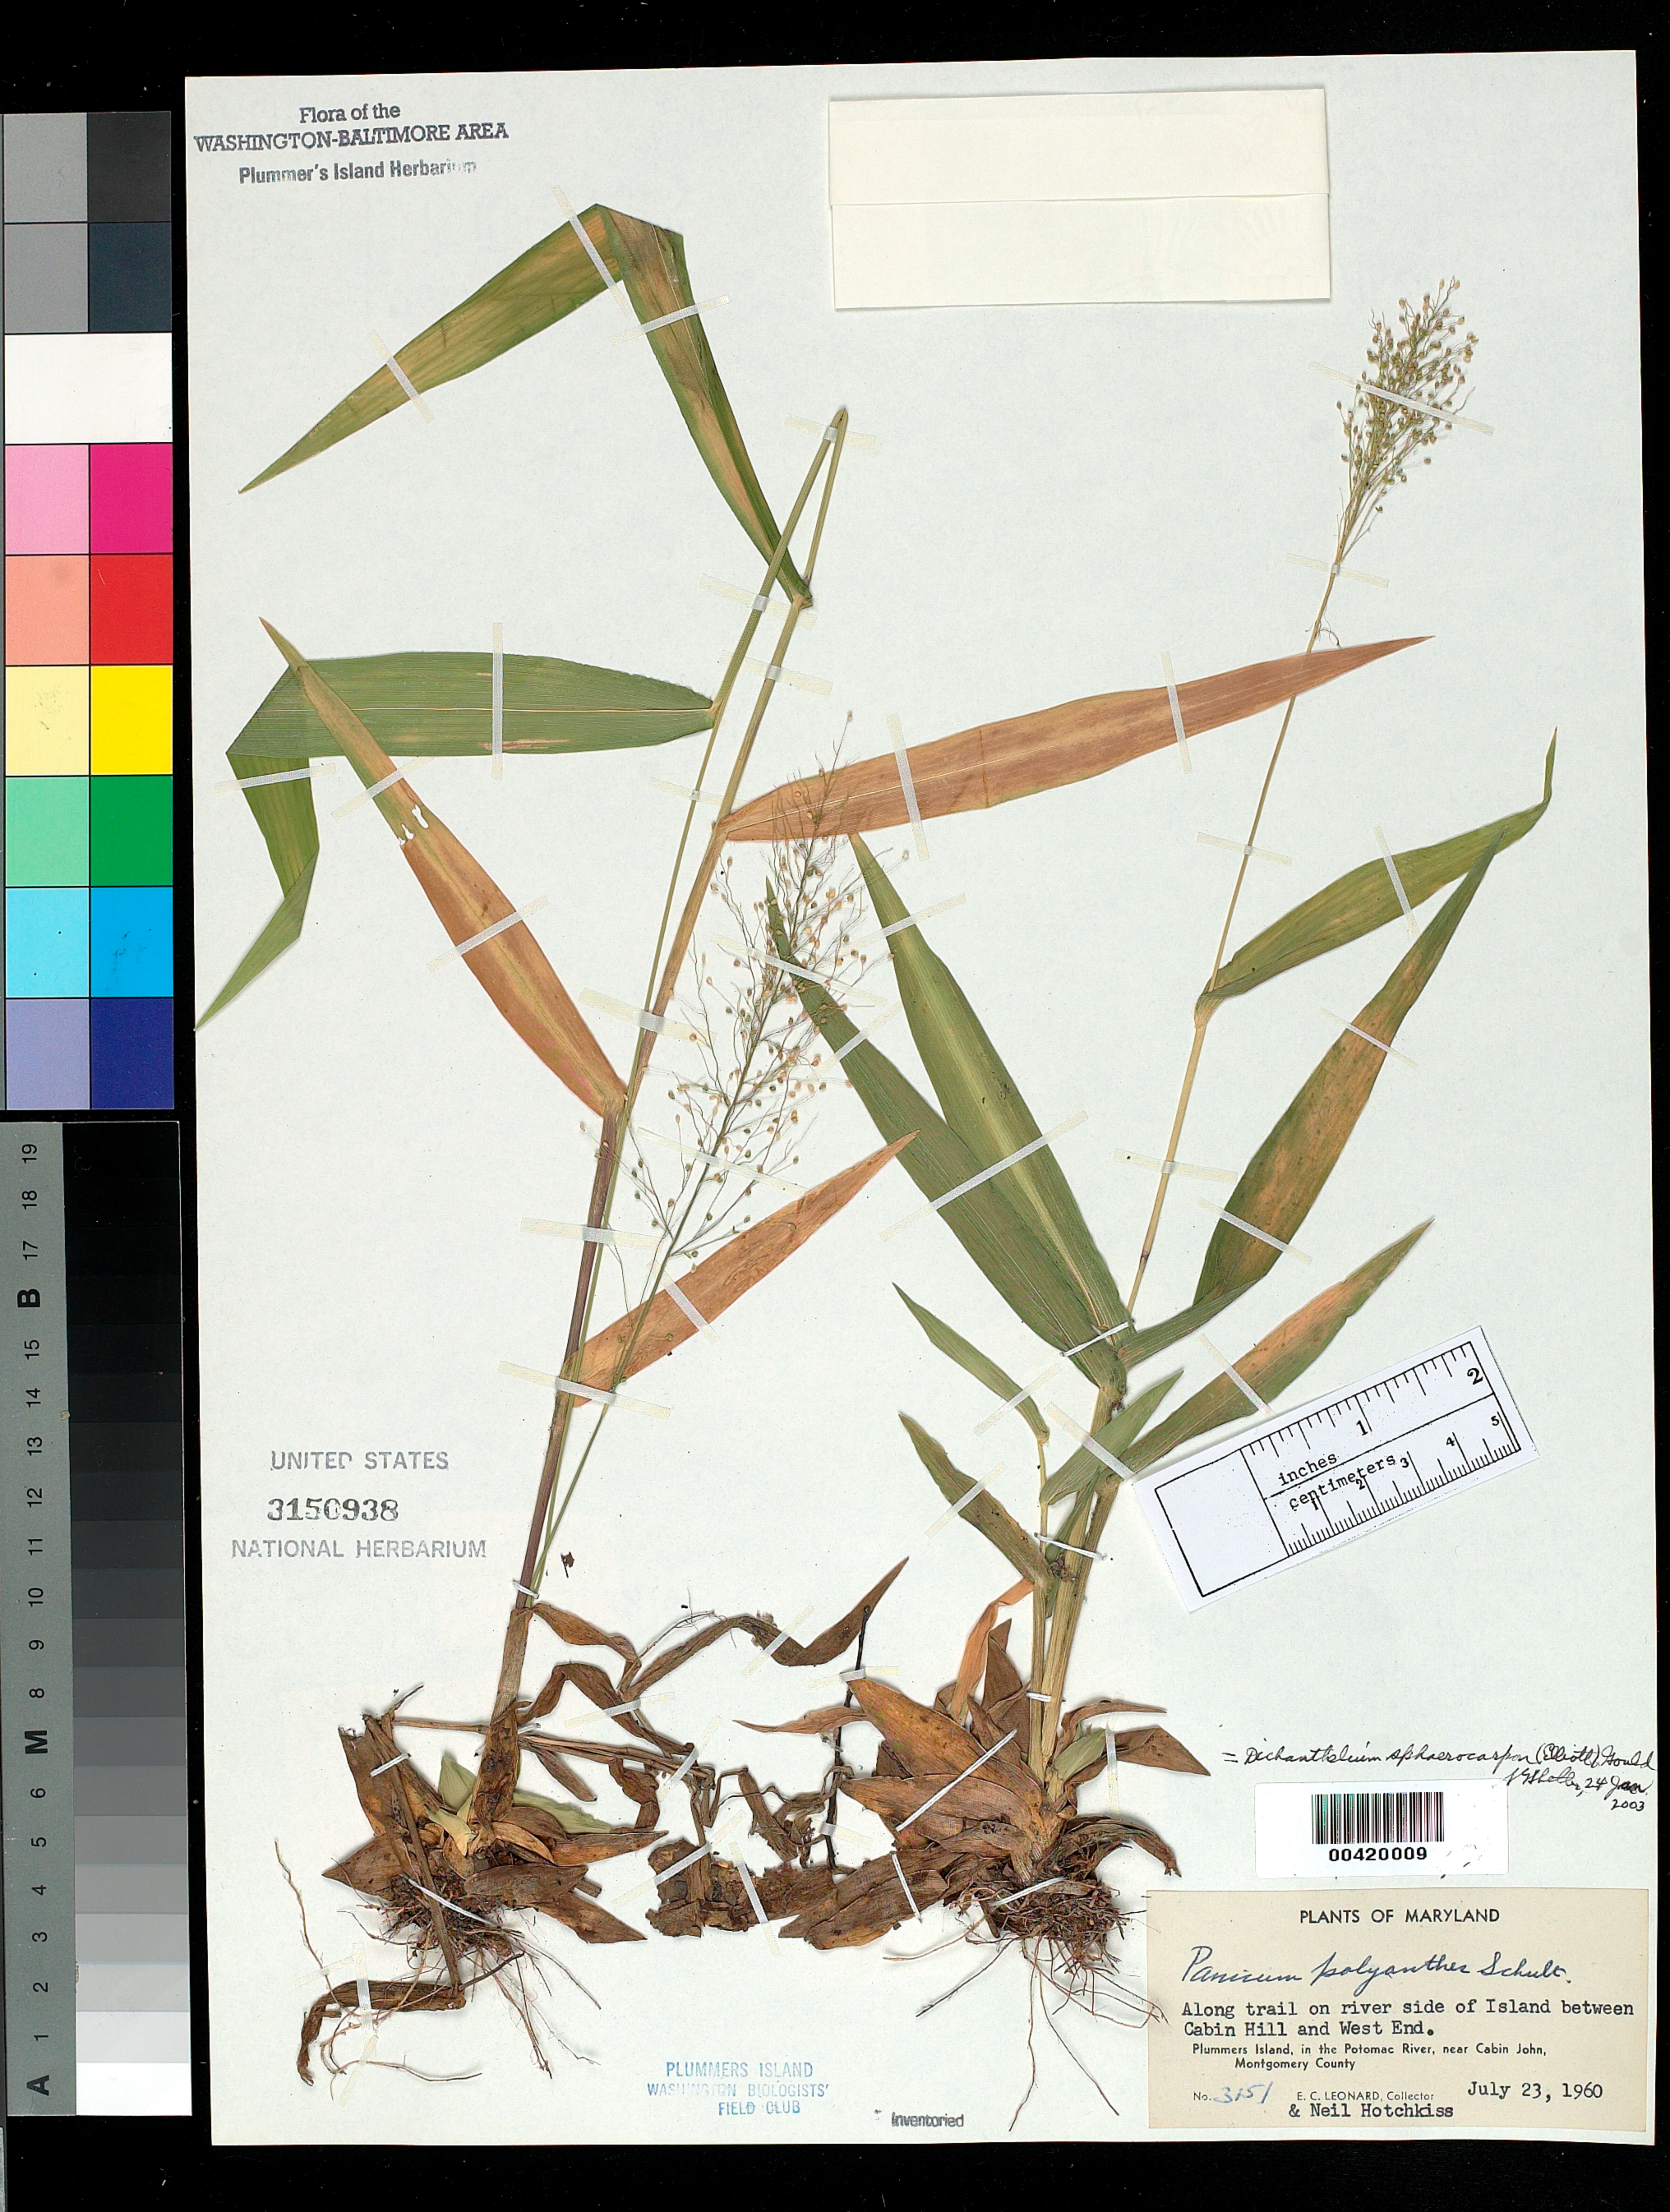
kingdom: Plantae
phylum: Tracheophyta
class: Liliopsida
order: Poales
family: Poaceae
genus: Dichanthelium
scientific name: Dichanthelium sphaerocarpon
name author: (Elliott) Gould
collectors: E. C. Leonard & N. Hotchkiss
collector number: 3151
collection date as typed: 23 Jul 1960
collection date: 1960-07-23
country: United States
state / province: Maryland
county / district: Montgomery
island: Plummers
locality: Plummer's Island; along trail on riverside of Island between Cabin Hill and west end C. & O. Canal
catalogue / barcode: US 3150938